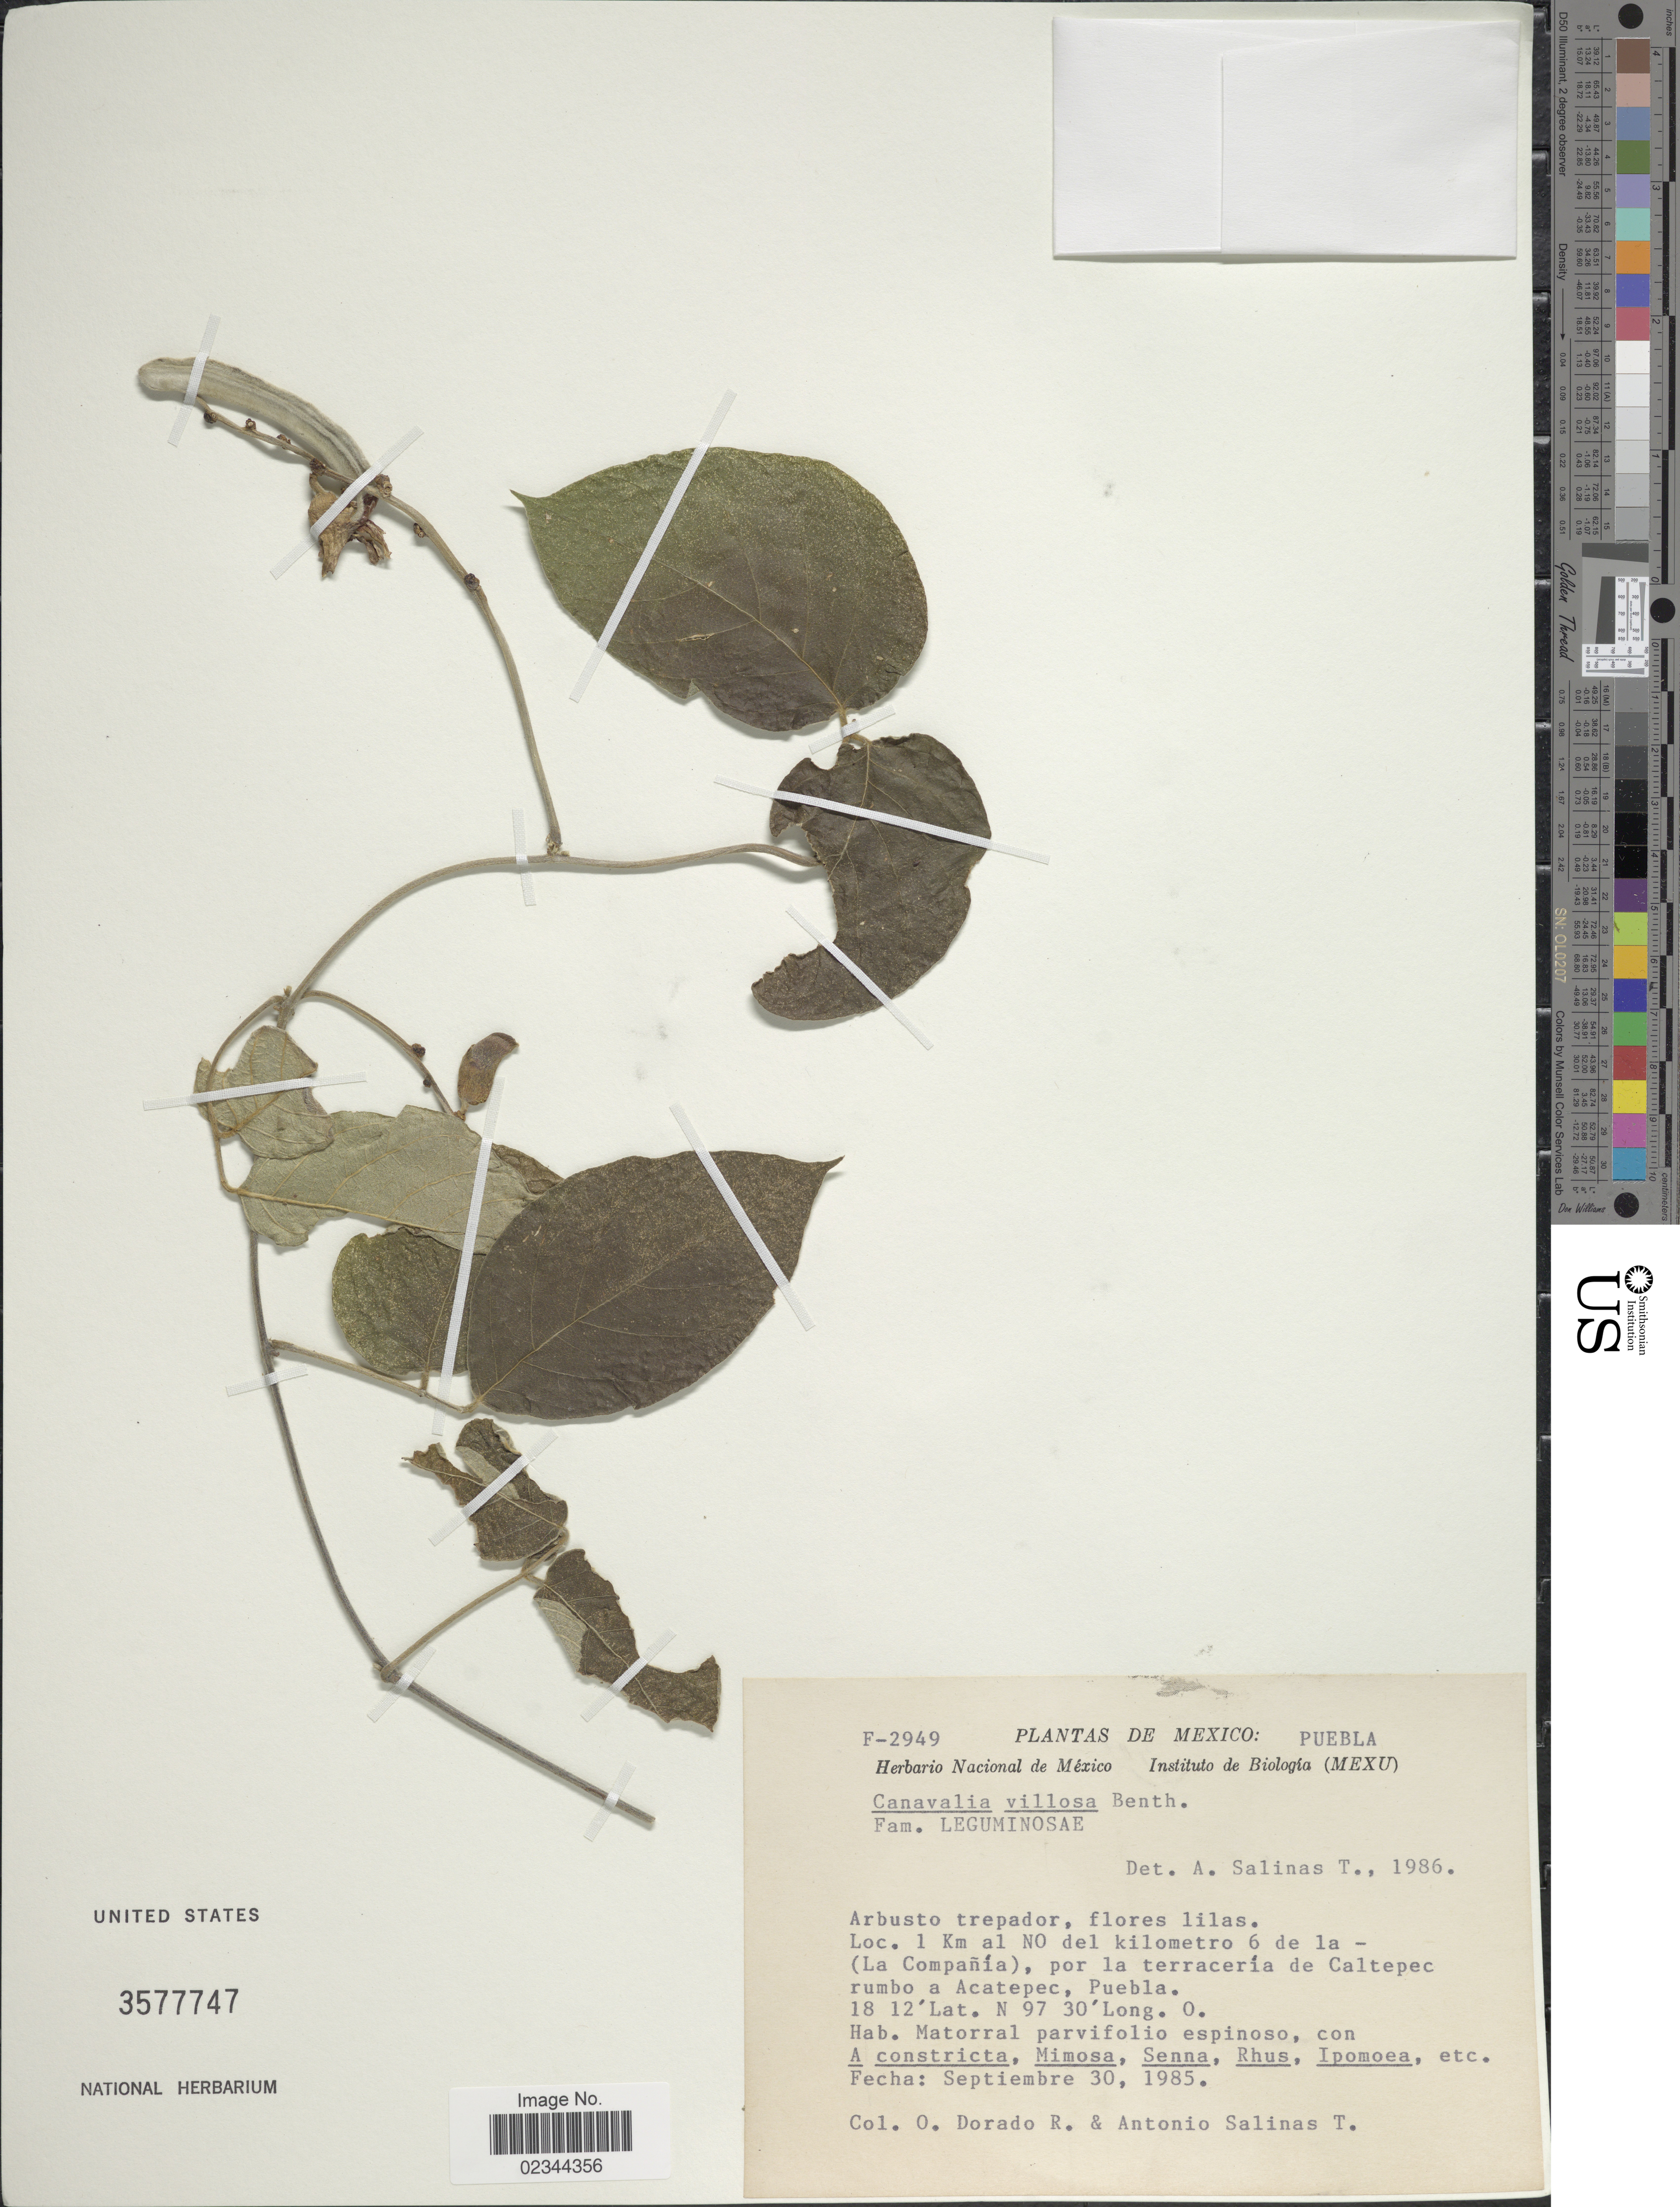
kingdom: Plantae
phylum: Tracheophyta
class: Magnoliopsida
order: Fabales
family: Fabaceae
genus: Canavalia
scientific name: Canavalia villosa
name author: Benth.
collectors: O. R. Dorado & A. Salinas T.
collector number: F-2949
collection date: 1985-09-30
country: Mexico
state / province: Puebla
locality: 1 Km al NO del kilometro 6 de la (La Compania), por la terraceria de Caltepec rumbo a Acatepec, matorral parvifolio espinoso.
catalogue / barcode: US 3577747